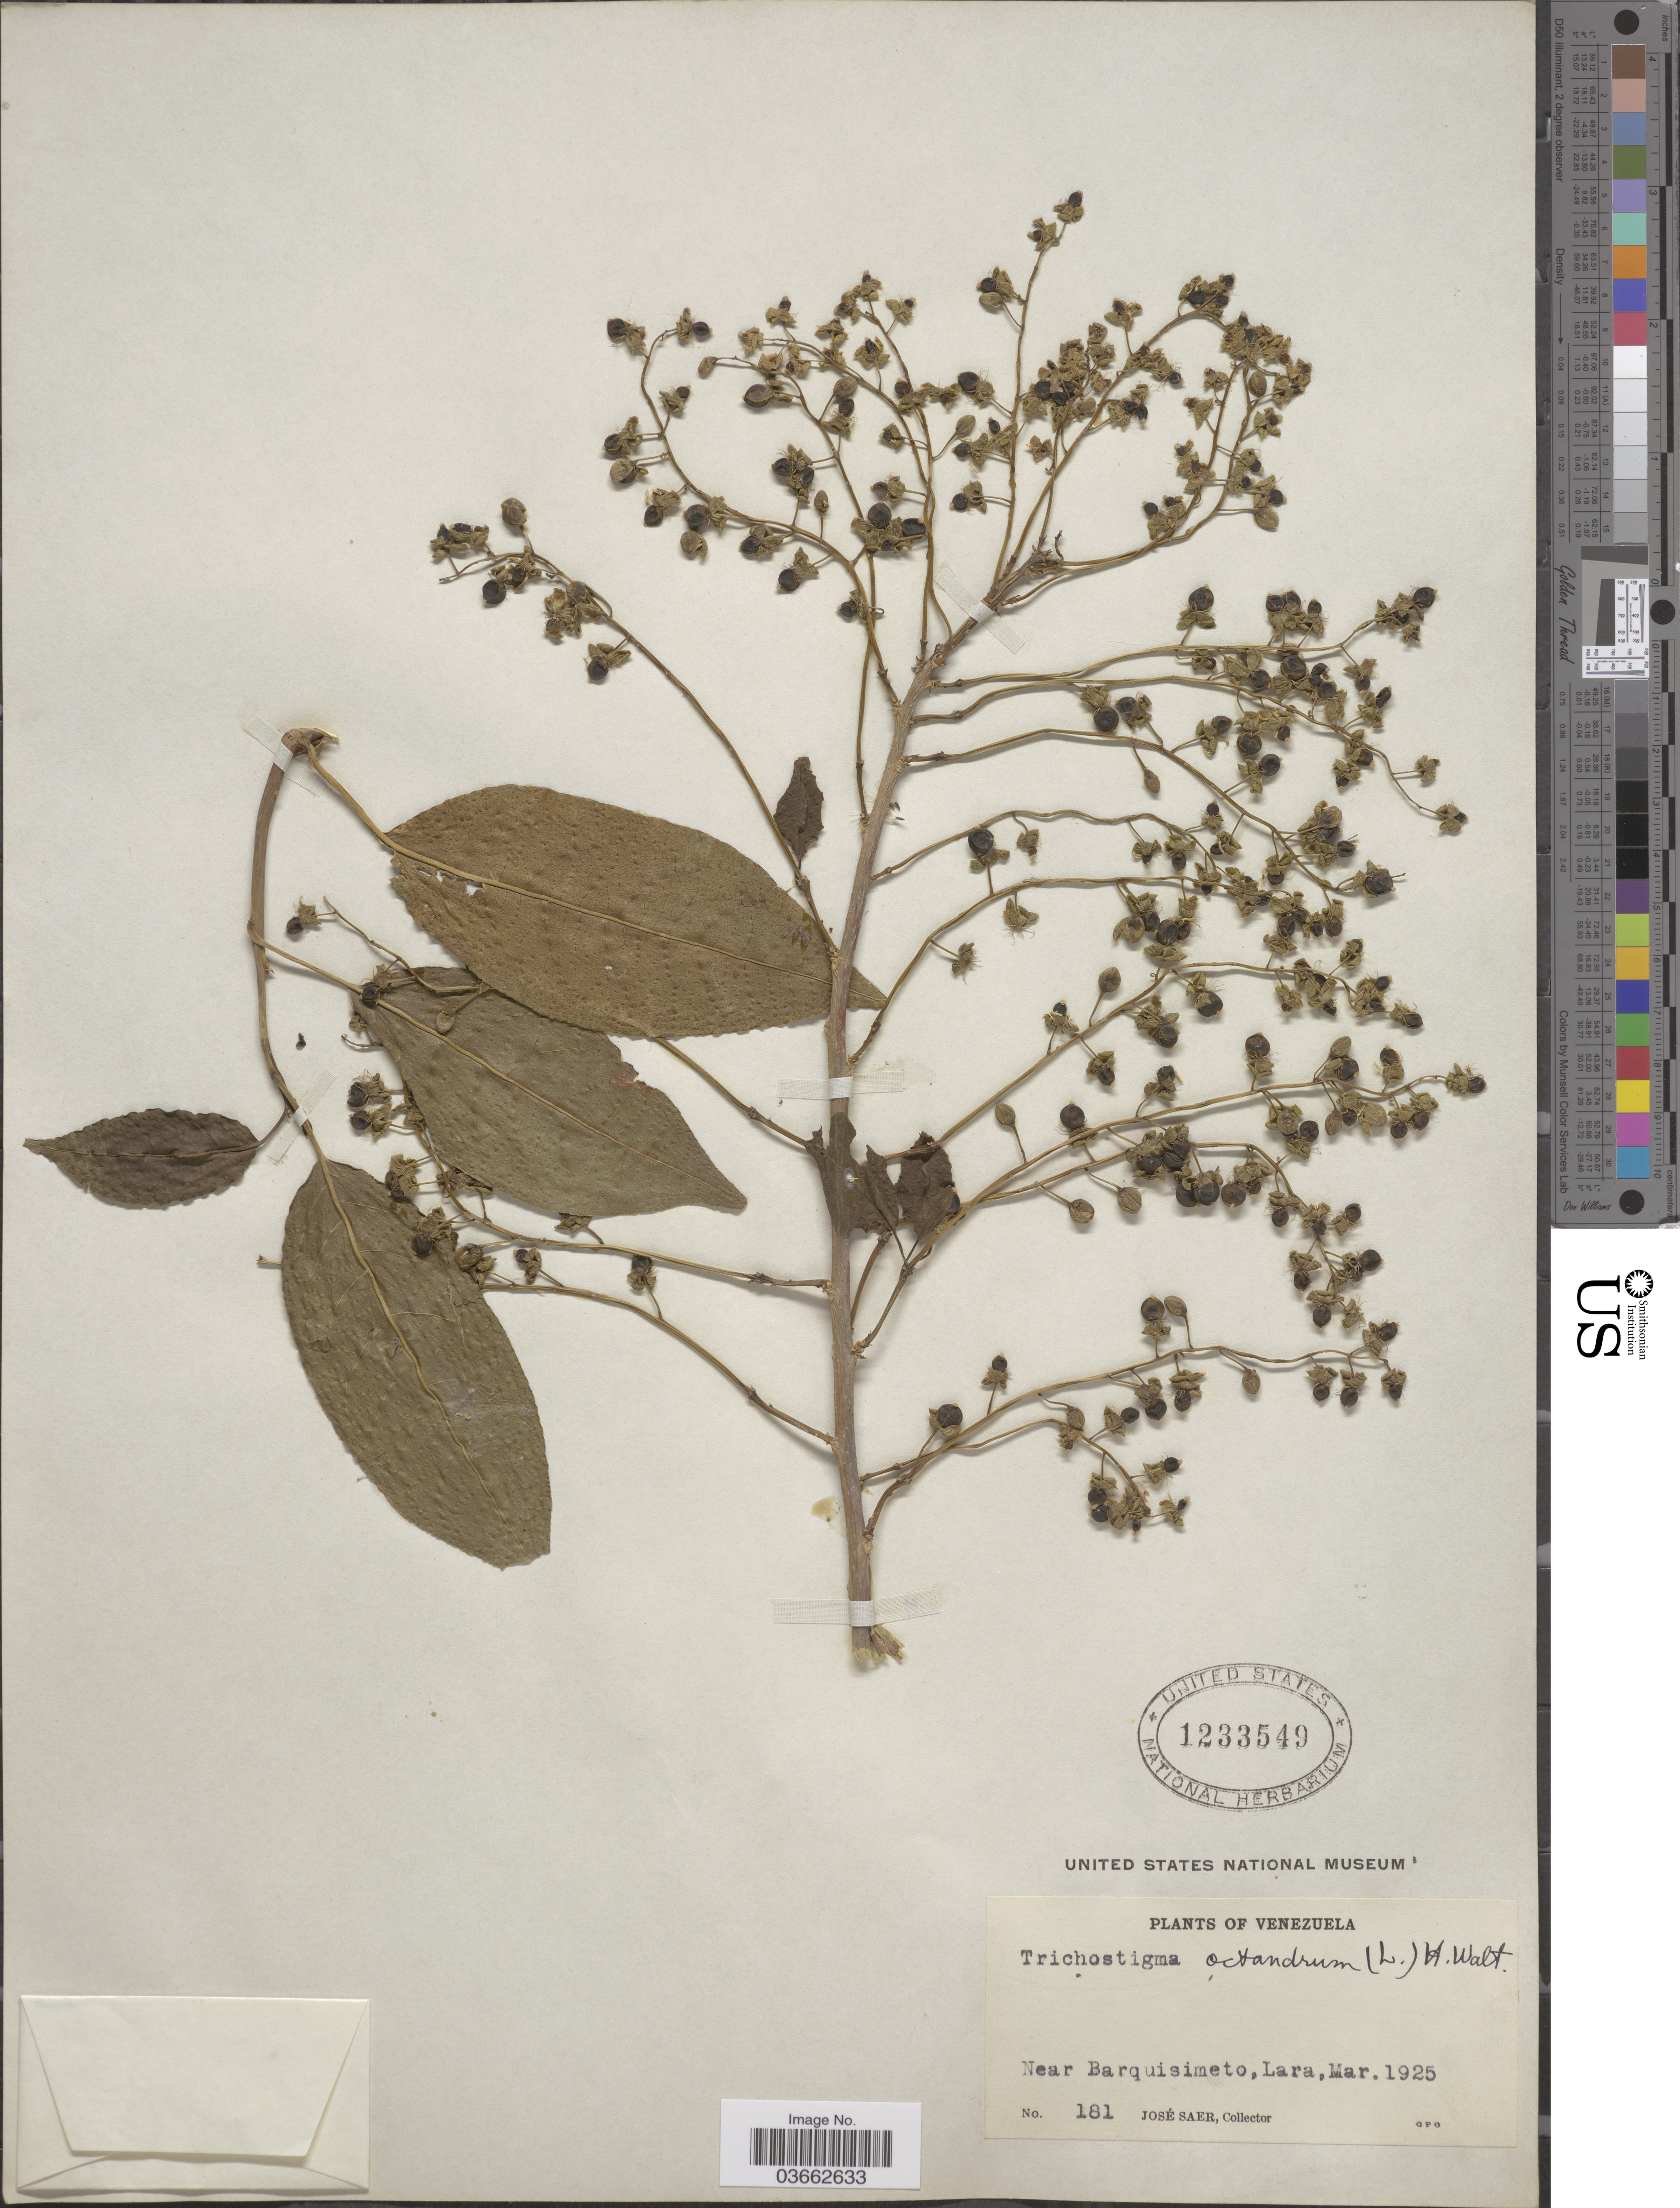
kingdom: Plantae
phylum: Tracheophyta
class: Magnoliopsida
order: Caryophyllales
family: Phytolaccaceae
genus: Trichostigma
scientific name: Trichostigma octandrum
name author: (L.) H. Walter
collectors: J. Saer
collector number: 181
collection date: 1925-03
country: Venezuela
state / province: Lara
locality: Near Barquisimeto.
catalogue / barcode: US 1233549